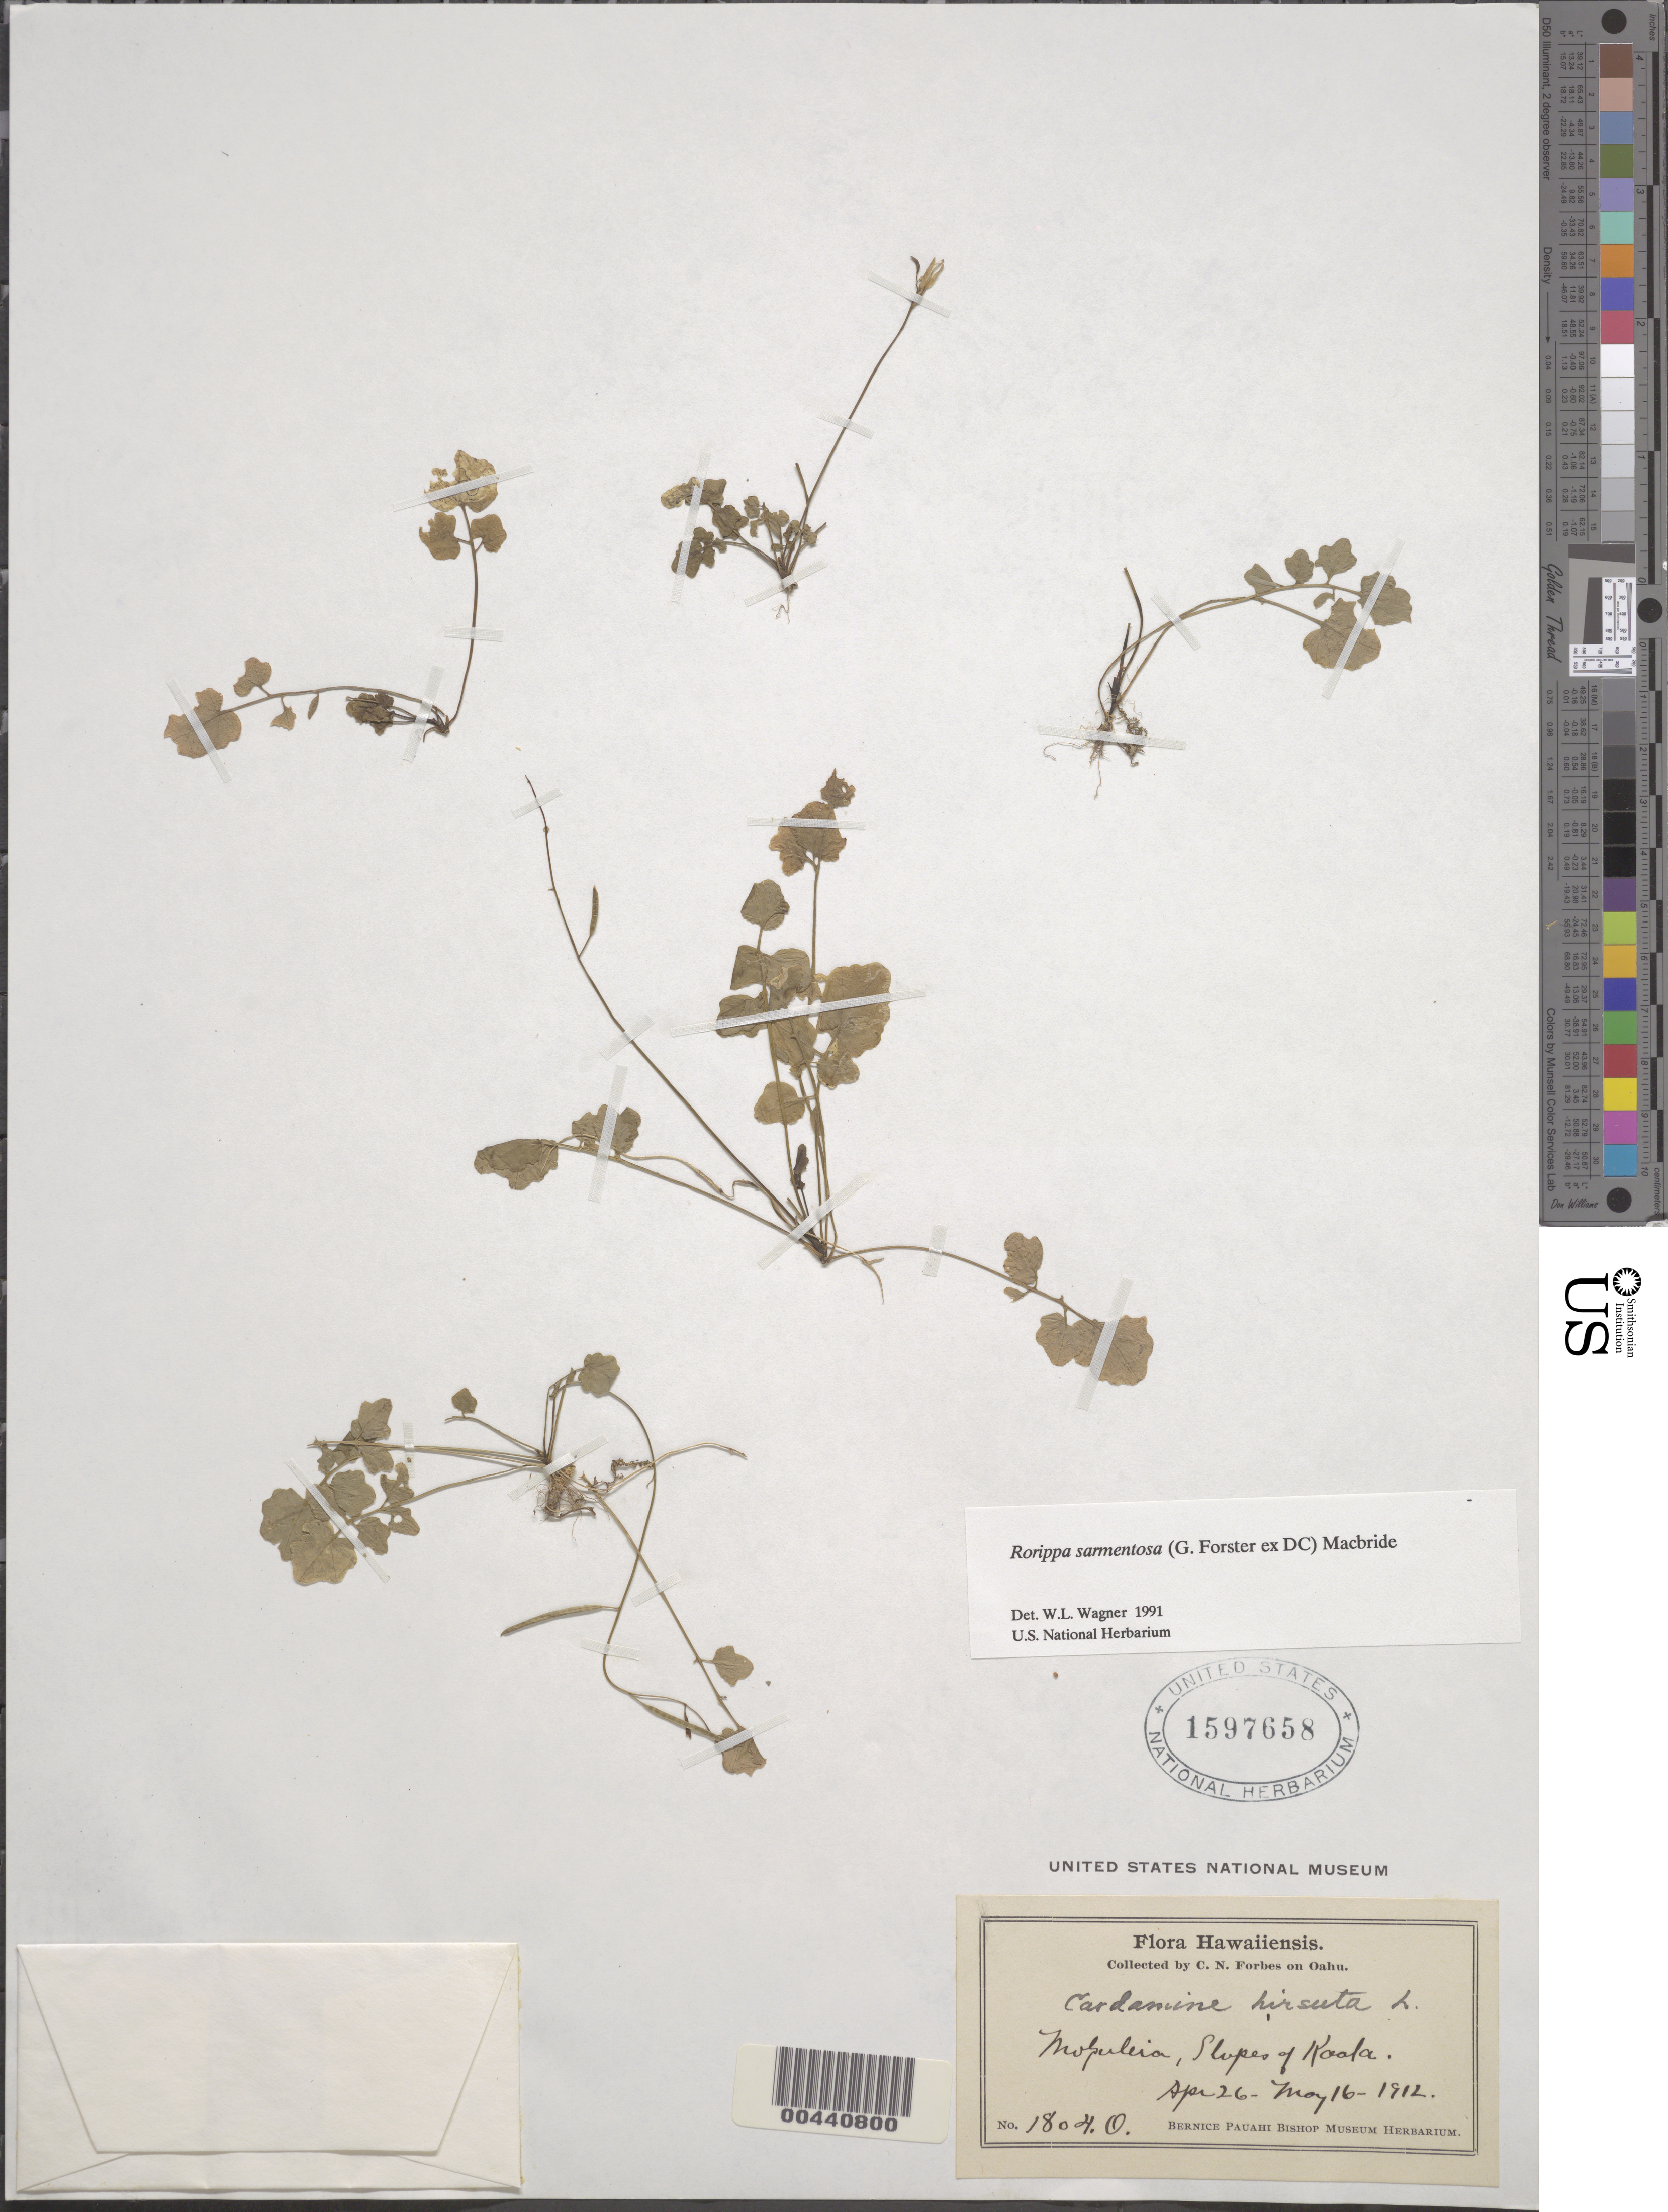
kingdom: Plantae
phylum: Tracheophyta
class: Magnoliopsida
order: Brassicales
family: Brassicaceae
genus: Rorippa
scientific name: Rorippa sarmentosa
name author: (Sol. ex G. Forst.) J.F. Macbr.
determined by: Wagner, W. L., (BOT), Smithsonian Institution - National Museum of Natural History (UNITED STATES)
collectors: C. N. Forbes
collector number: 1804.O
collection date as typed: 26 Apr 1912 to 16 May 1912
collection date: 1912-04-26/1912-05-16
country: United States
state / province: Hawaii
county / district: Honolulu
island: Oahu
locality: Mokuleia, slopes of Kaala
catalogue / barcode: US 1597658